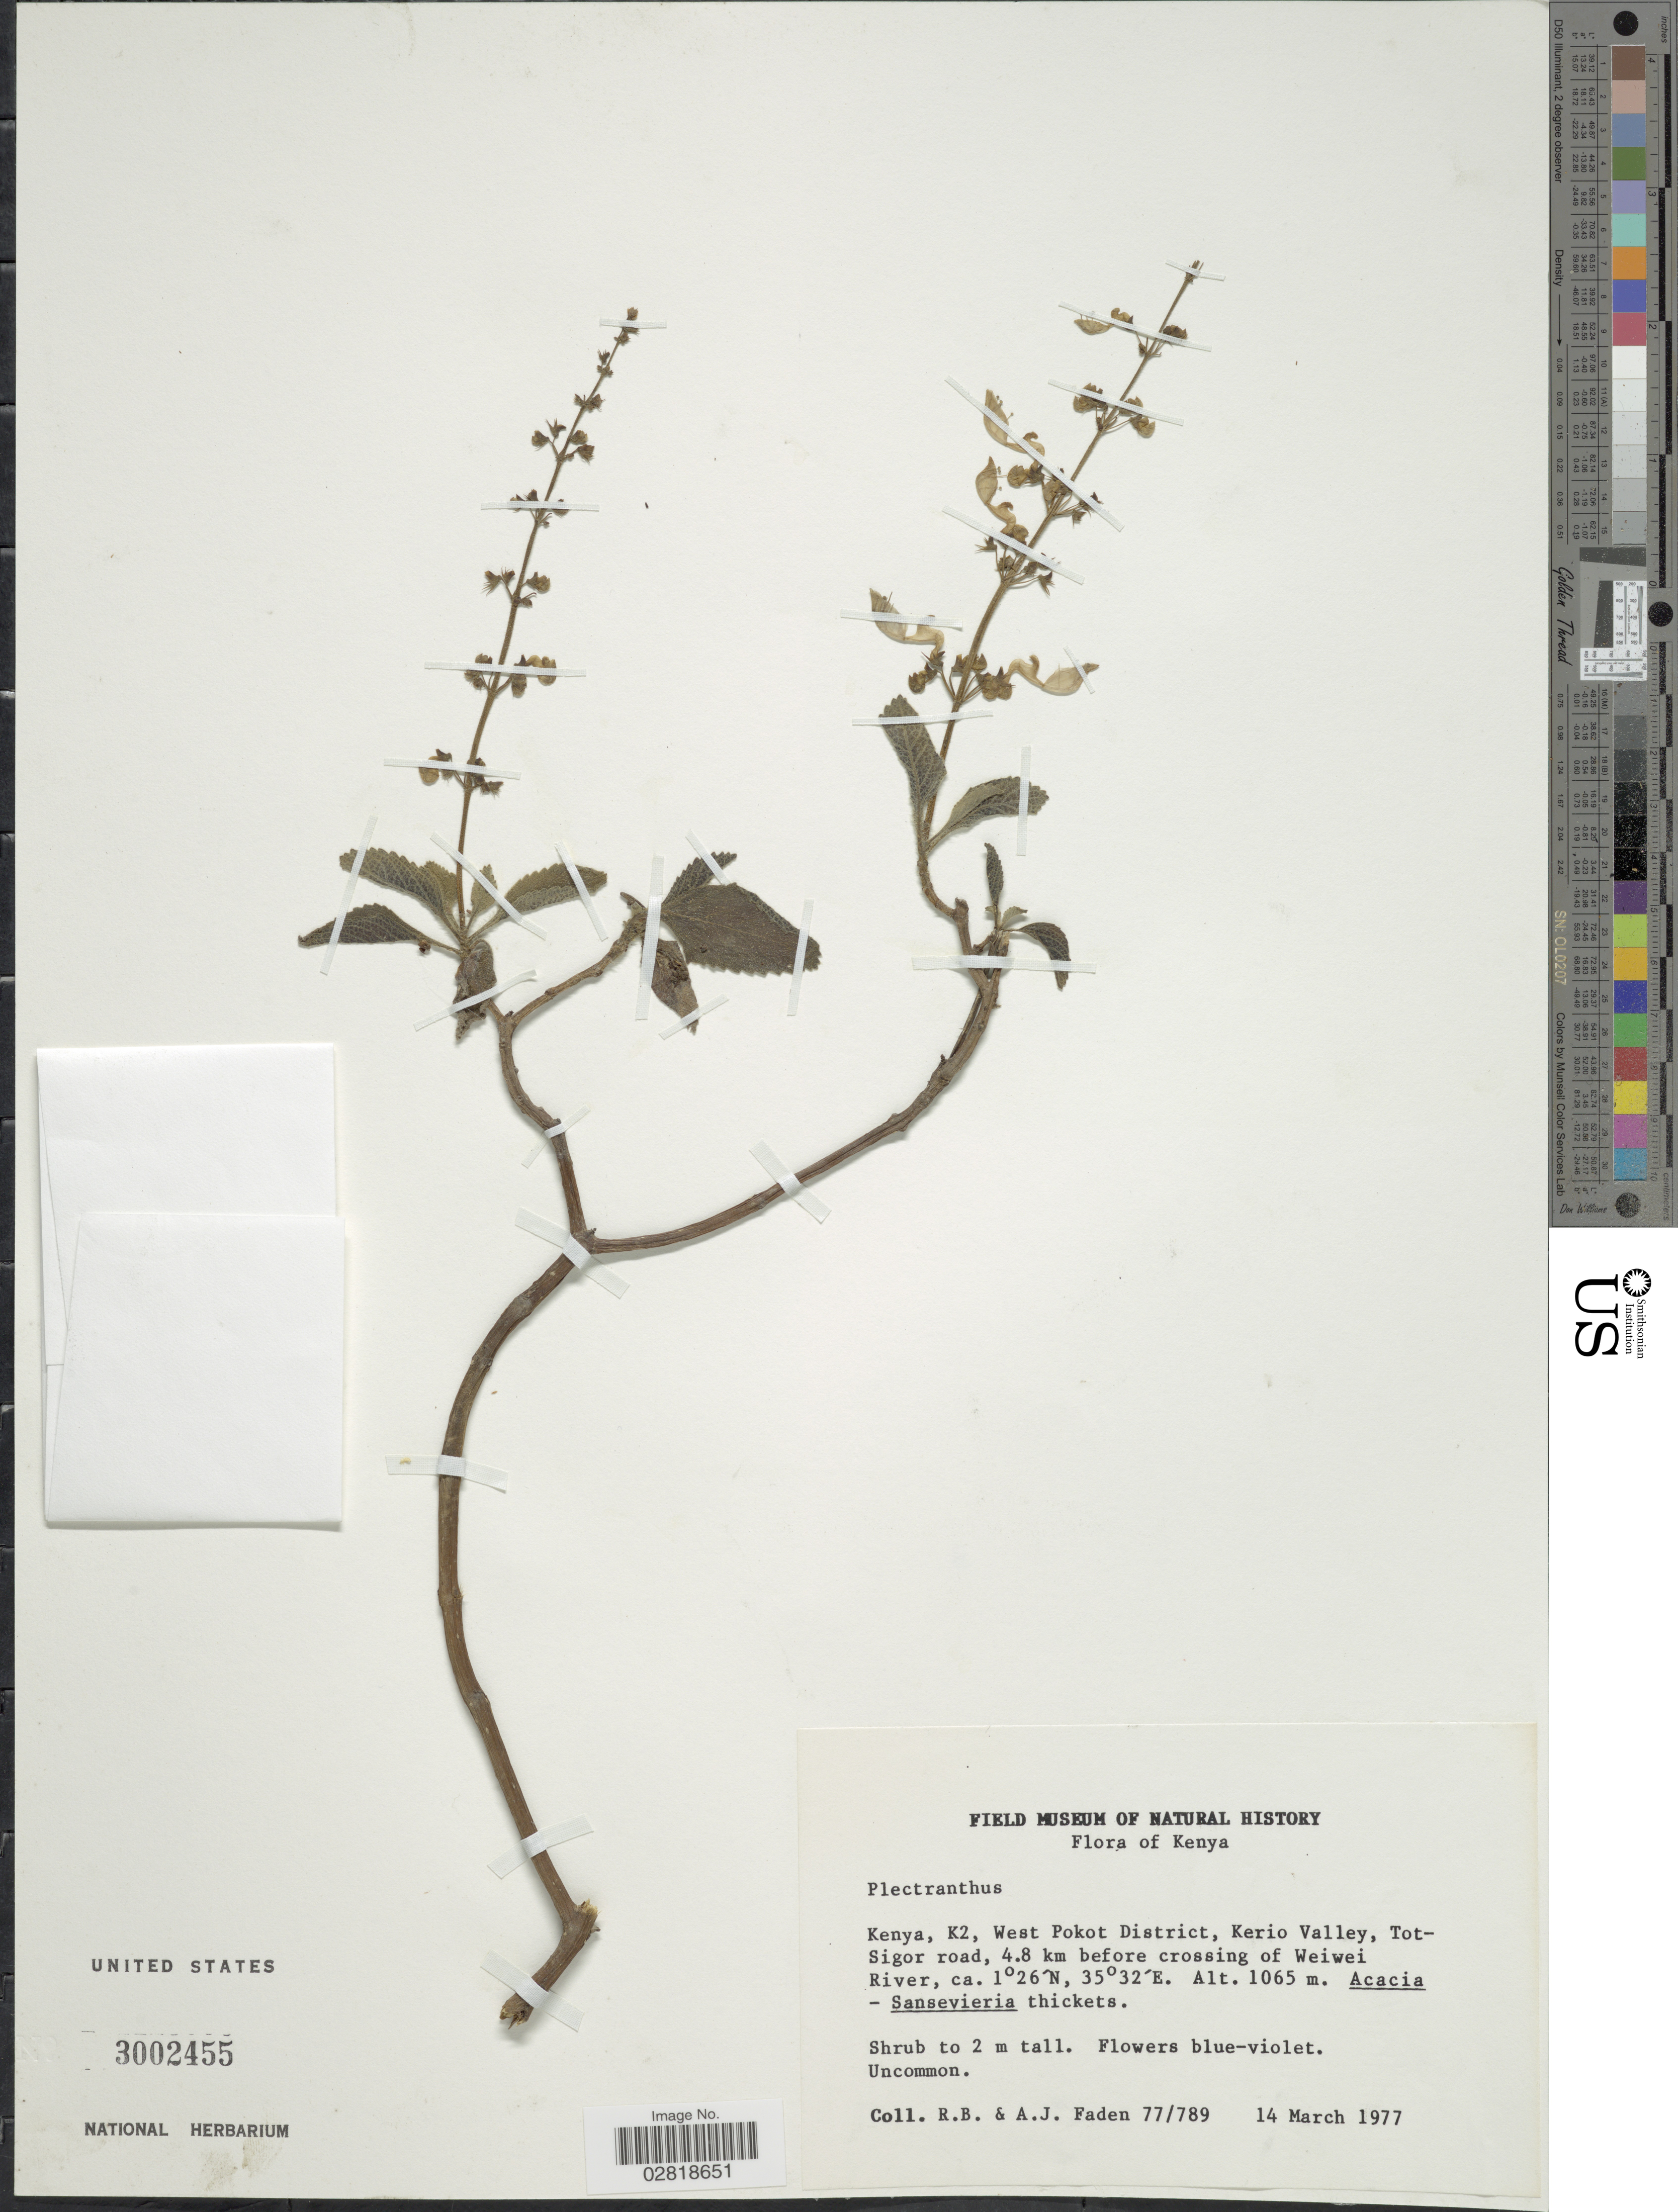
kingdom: Plantae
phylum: Tracheophyta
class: Magnoliopsida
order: Lamiales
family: Lamiaceae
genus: Plectranthus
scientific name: Plectranthus sp.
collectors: R. B. Faden & A. J. Faden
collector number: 77/789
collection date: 1977-03-14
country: Kenya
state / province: West Pokot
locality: K2, West Pokot District, Kerio Valley, Tot-Sigor road, 4.8 km before crossing of Weiwei River.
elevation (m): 1065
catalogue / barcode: US 3002455